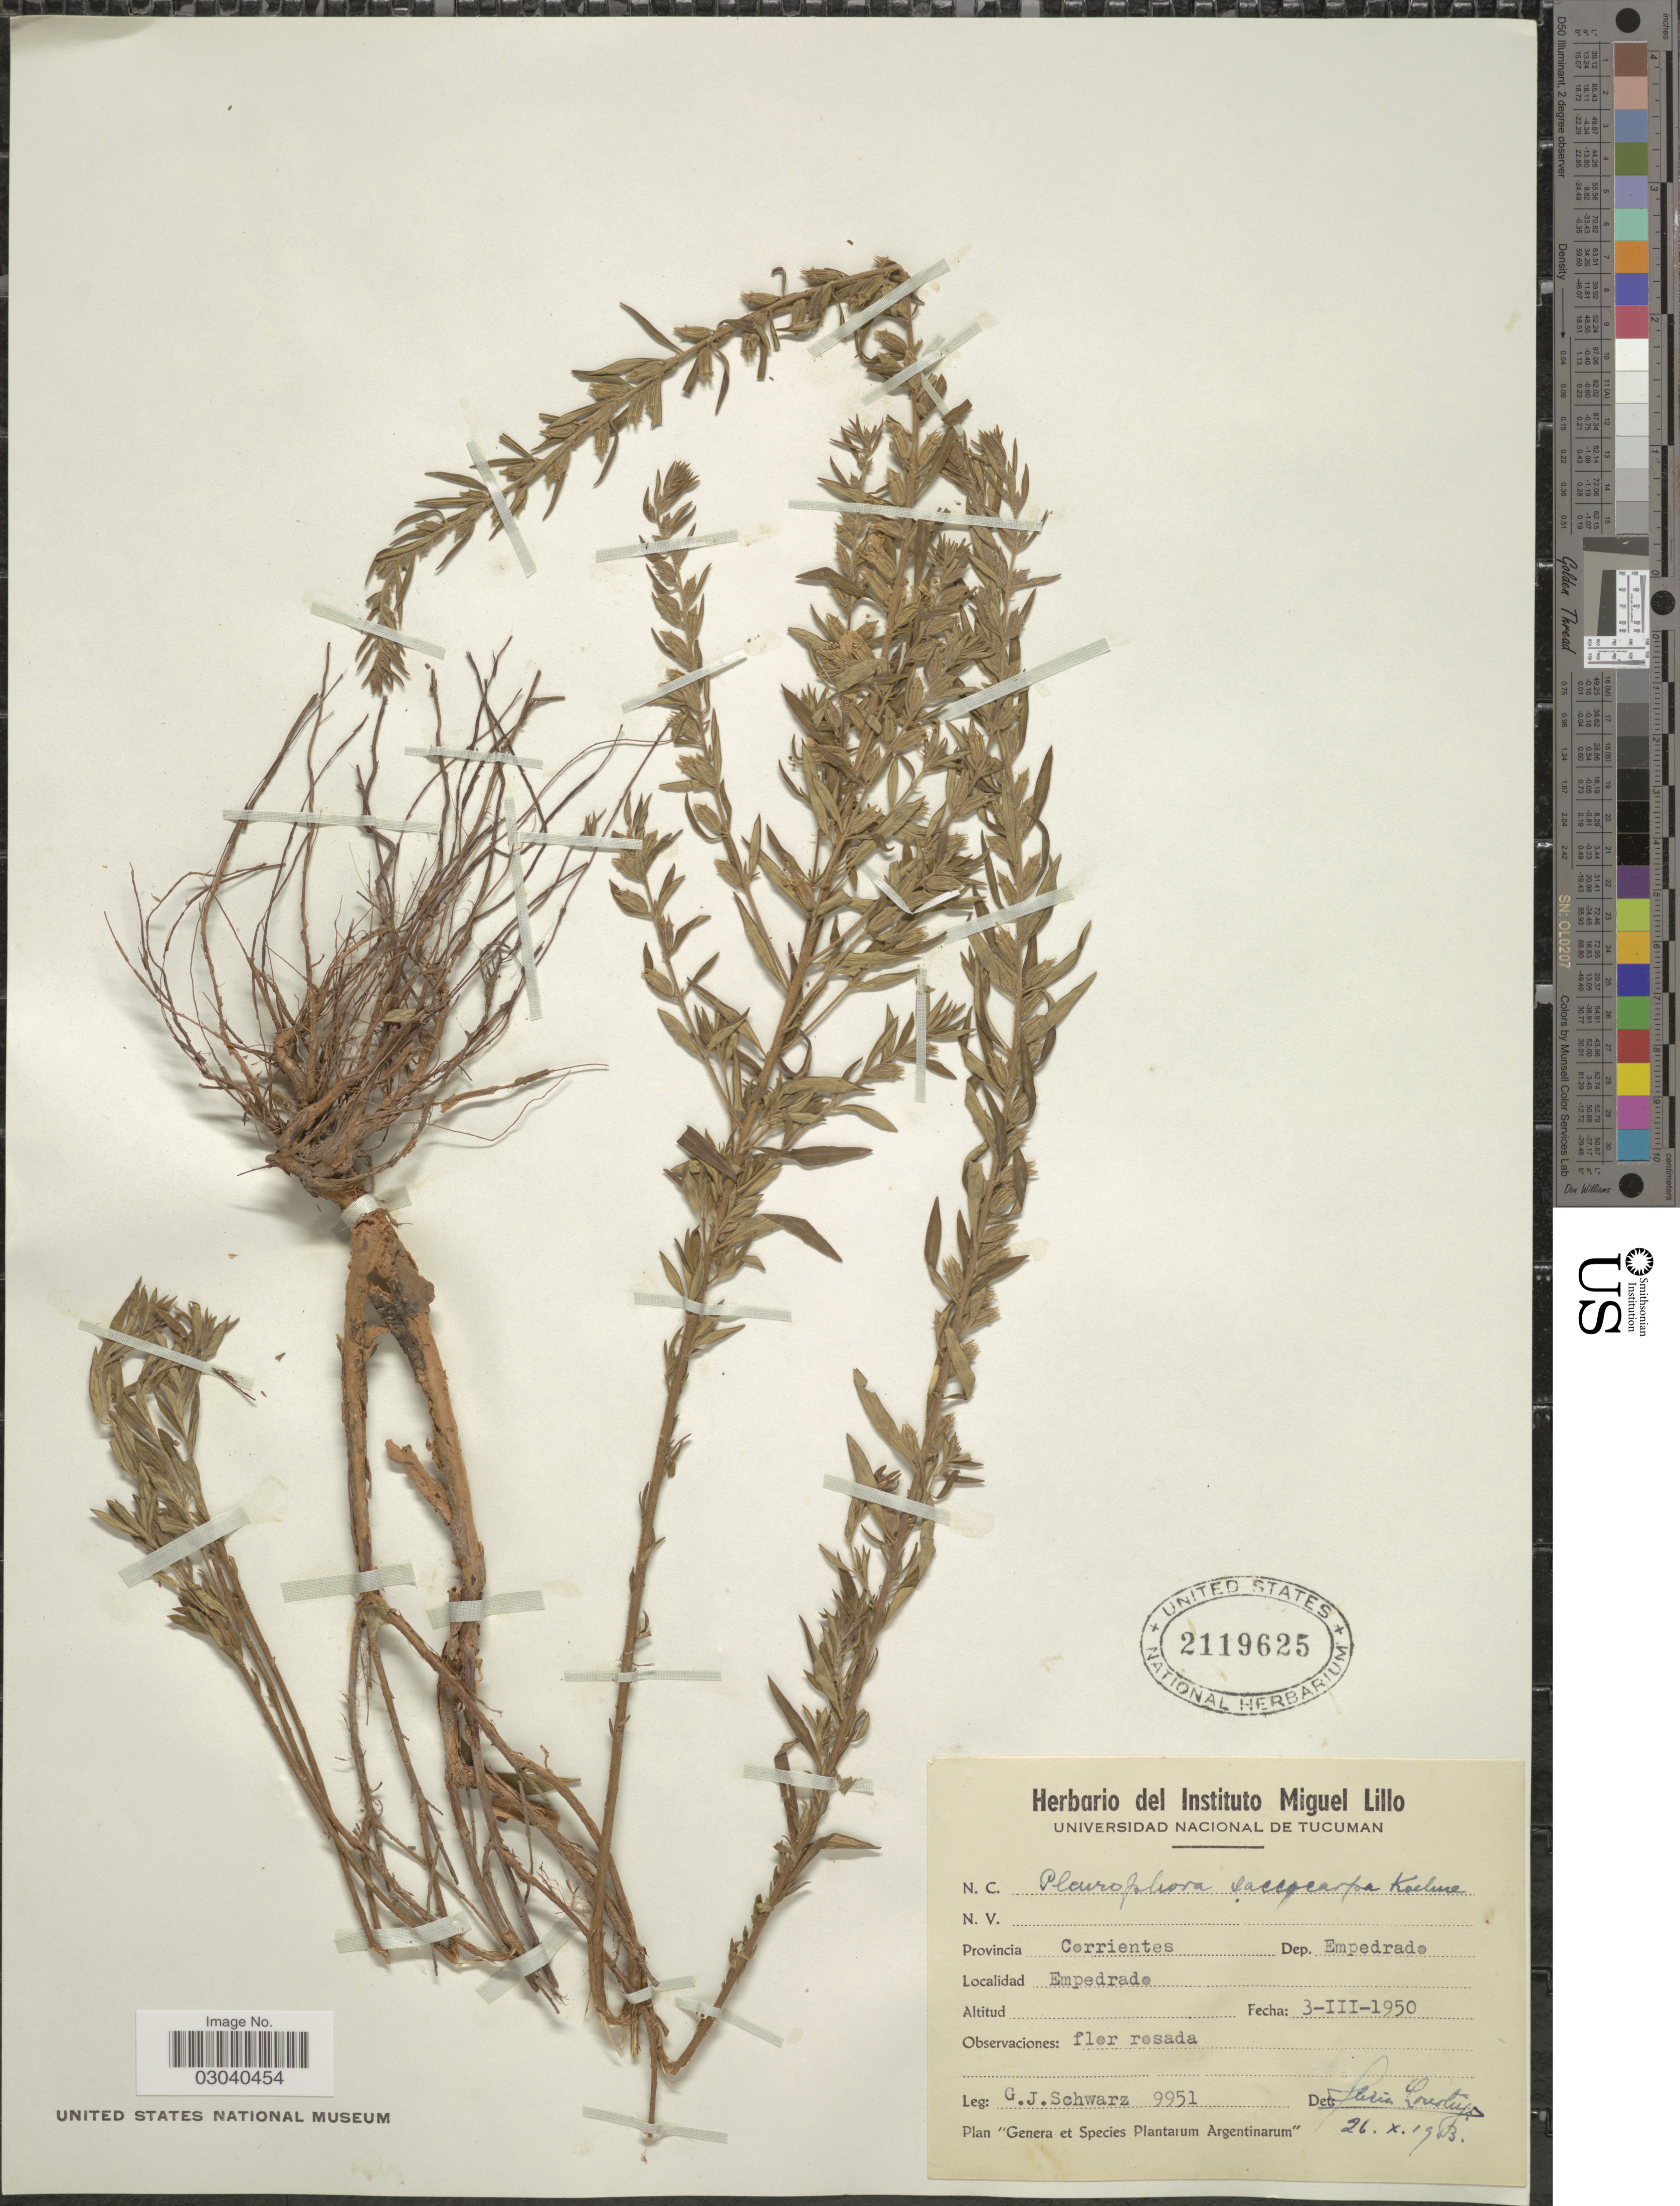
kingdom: Plantae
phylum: Tracheophyta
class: Magnoliopsida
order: Myrtales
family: Lythraceae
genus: Pleurophora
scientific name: Pleurophora saccocarpa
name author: Koehne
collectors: G. J. Schwarz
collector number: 9951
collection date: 1950-03-03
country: Argentina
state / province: Corrientes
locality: Dep. Empedrado. Empedrado.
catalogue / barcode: US 2119625